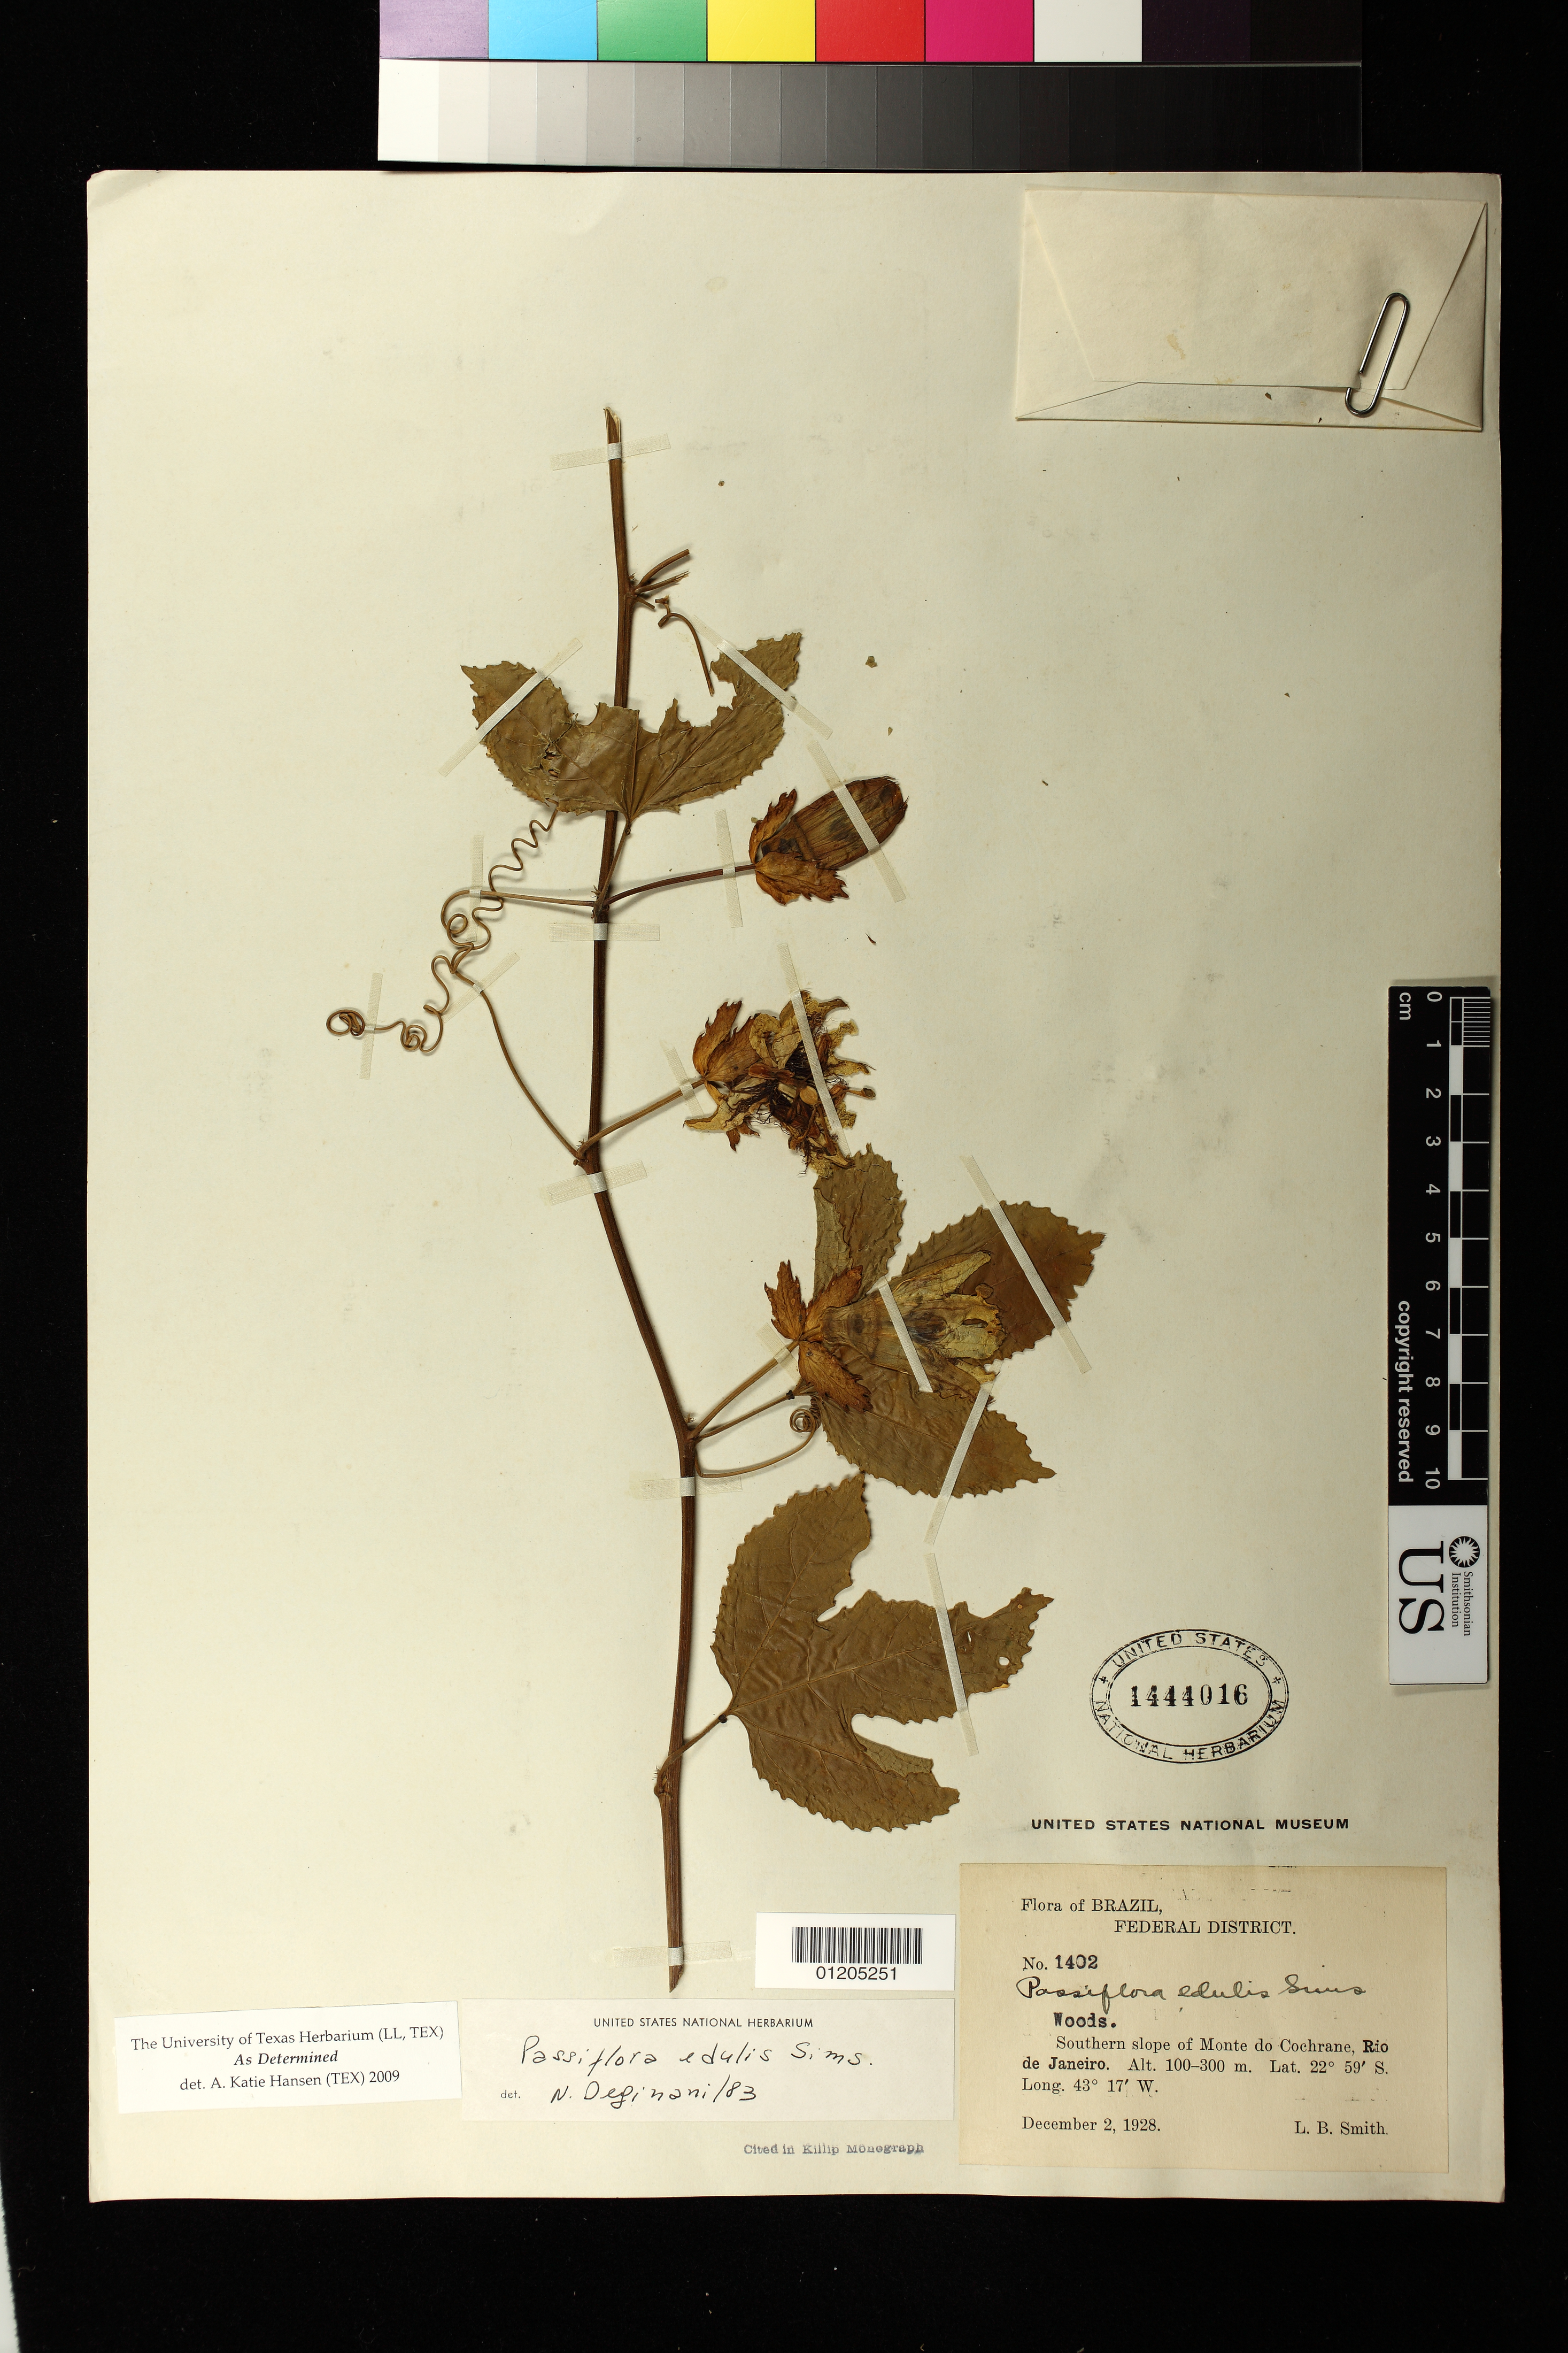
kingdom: Plantae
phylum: Tracheophyta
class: Magnoliopsida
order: Malpighiales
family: Passifloraceae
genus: Passiflora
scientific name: Passiflora edulis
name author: Sims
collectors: L. Smith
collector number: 1402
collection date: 1928-12-02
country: Brazil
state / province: Rio de Janeiro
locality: Woods. Southern slope of Morro (Monte) do Cochrane, Rio de Janeiro.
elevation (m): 100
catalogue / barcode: US 1444016